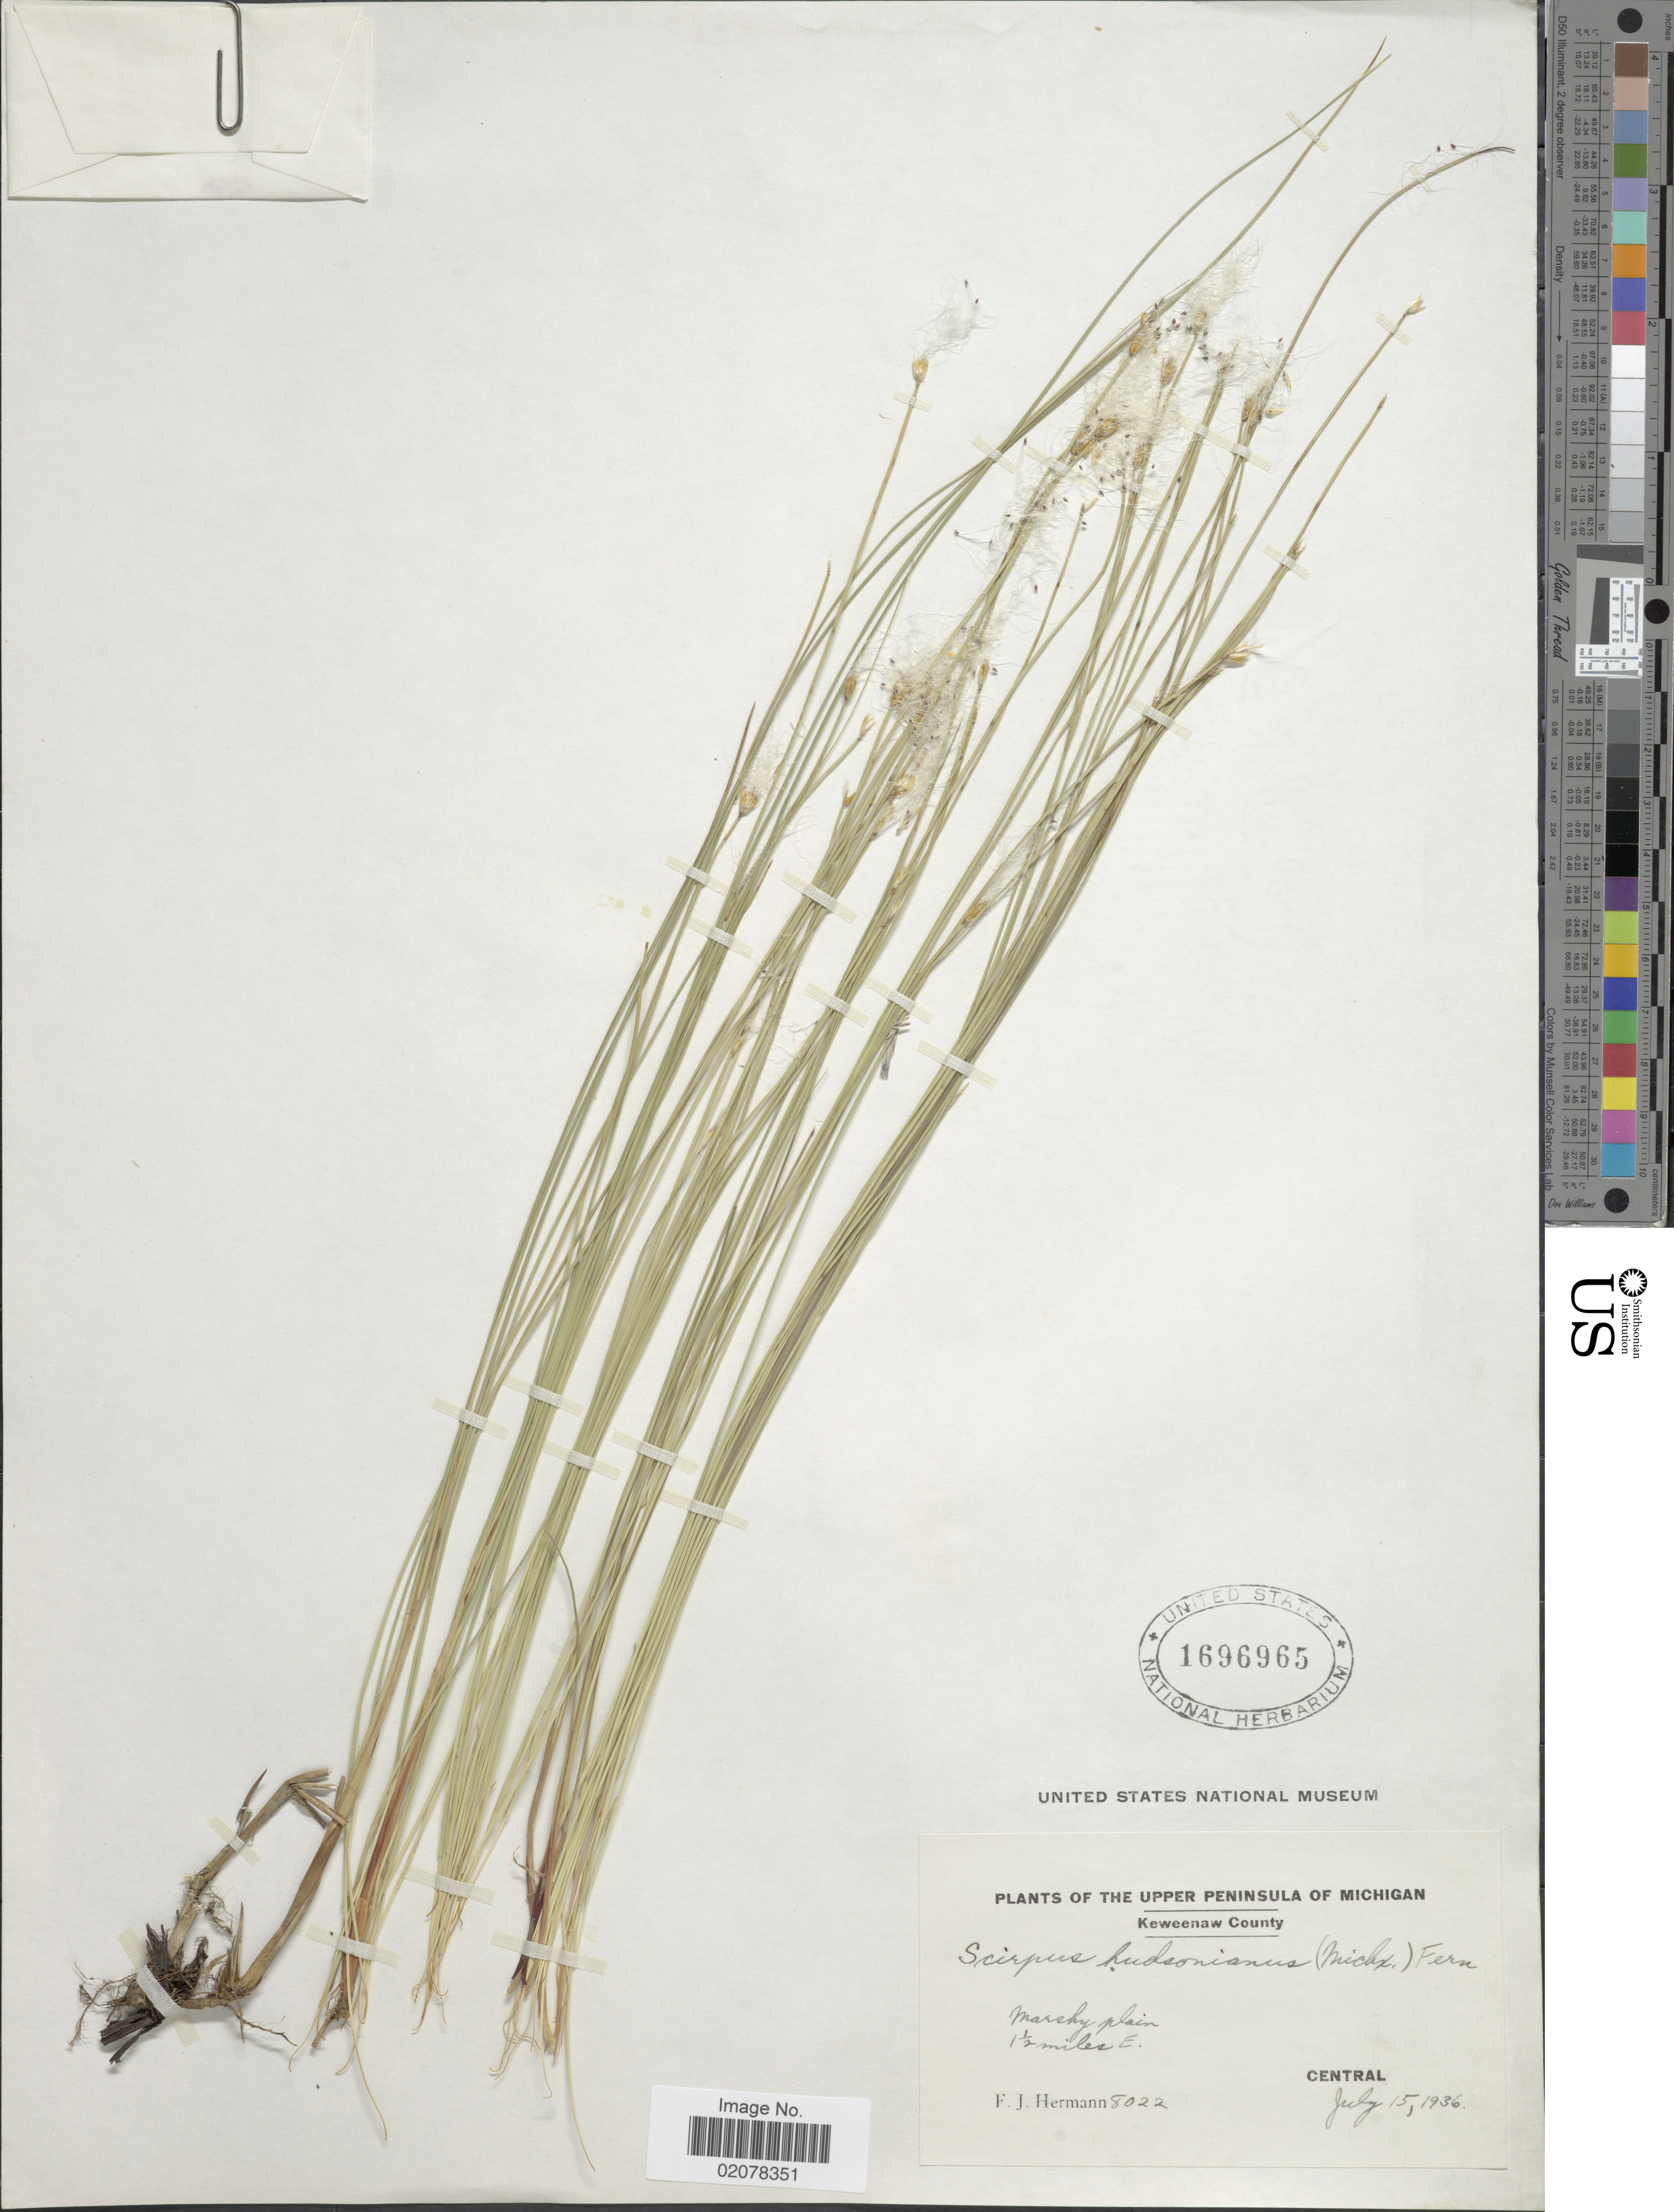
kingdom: Plantae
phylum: Tracheophyta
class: Liliopsida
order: Poales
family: Cyperaceae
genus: Trichophorum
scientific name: Trichophorum alpinum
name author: (L.) Pers.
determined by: Strong, M. T., (US), Smithsonian Institution - National Museum of Natural History (UNITED STATES)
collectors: F. J. Hermann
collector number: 8022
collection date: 1936-07-15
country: United States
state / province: Michigan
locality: Upper Peninsula of Michigan, marshy plain, 1 1/2 miles E. Central; Keweenaw County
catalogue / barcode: US 1696965